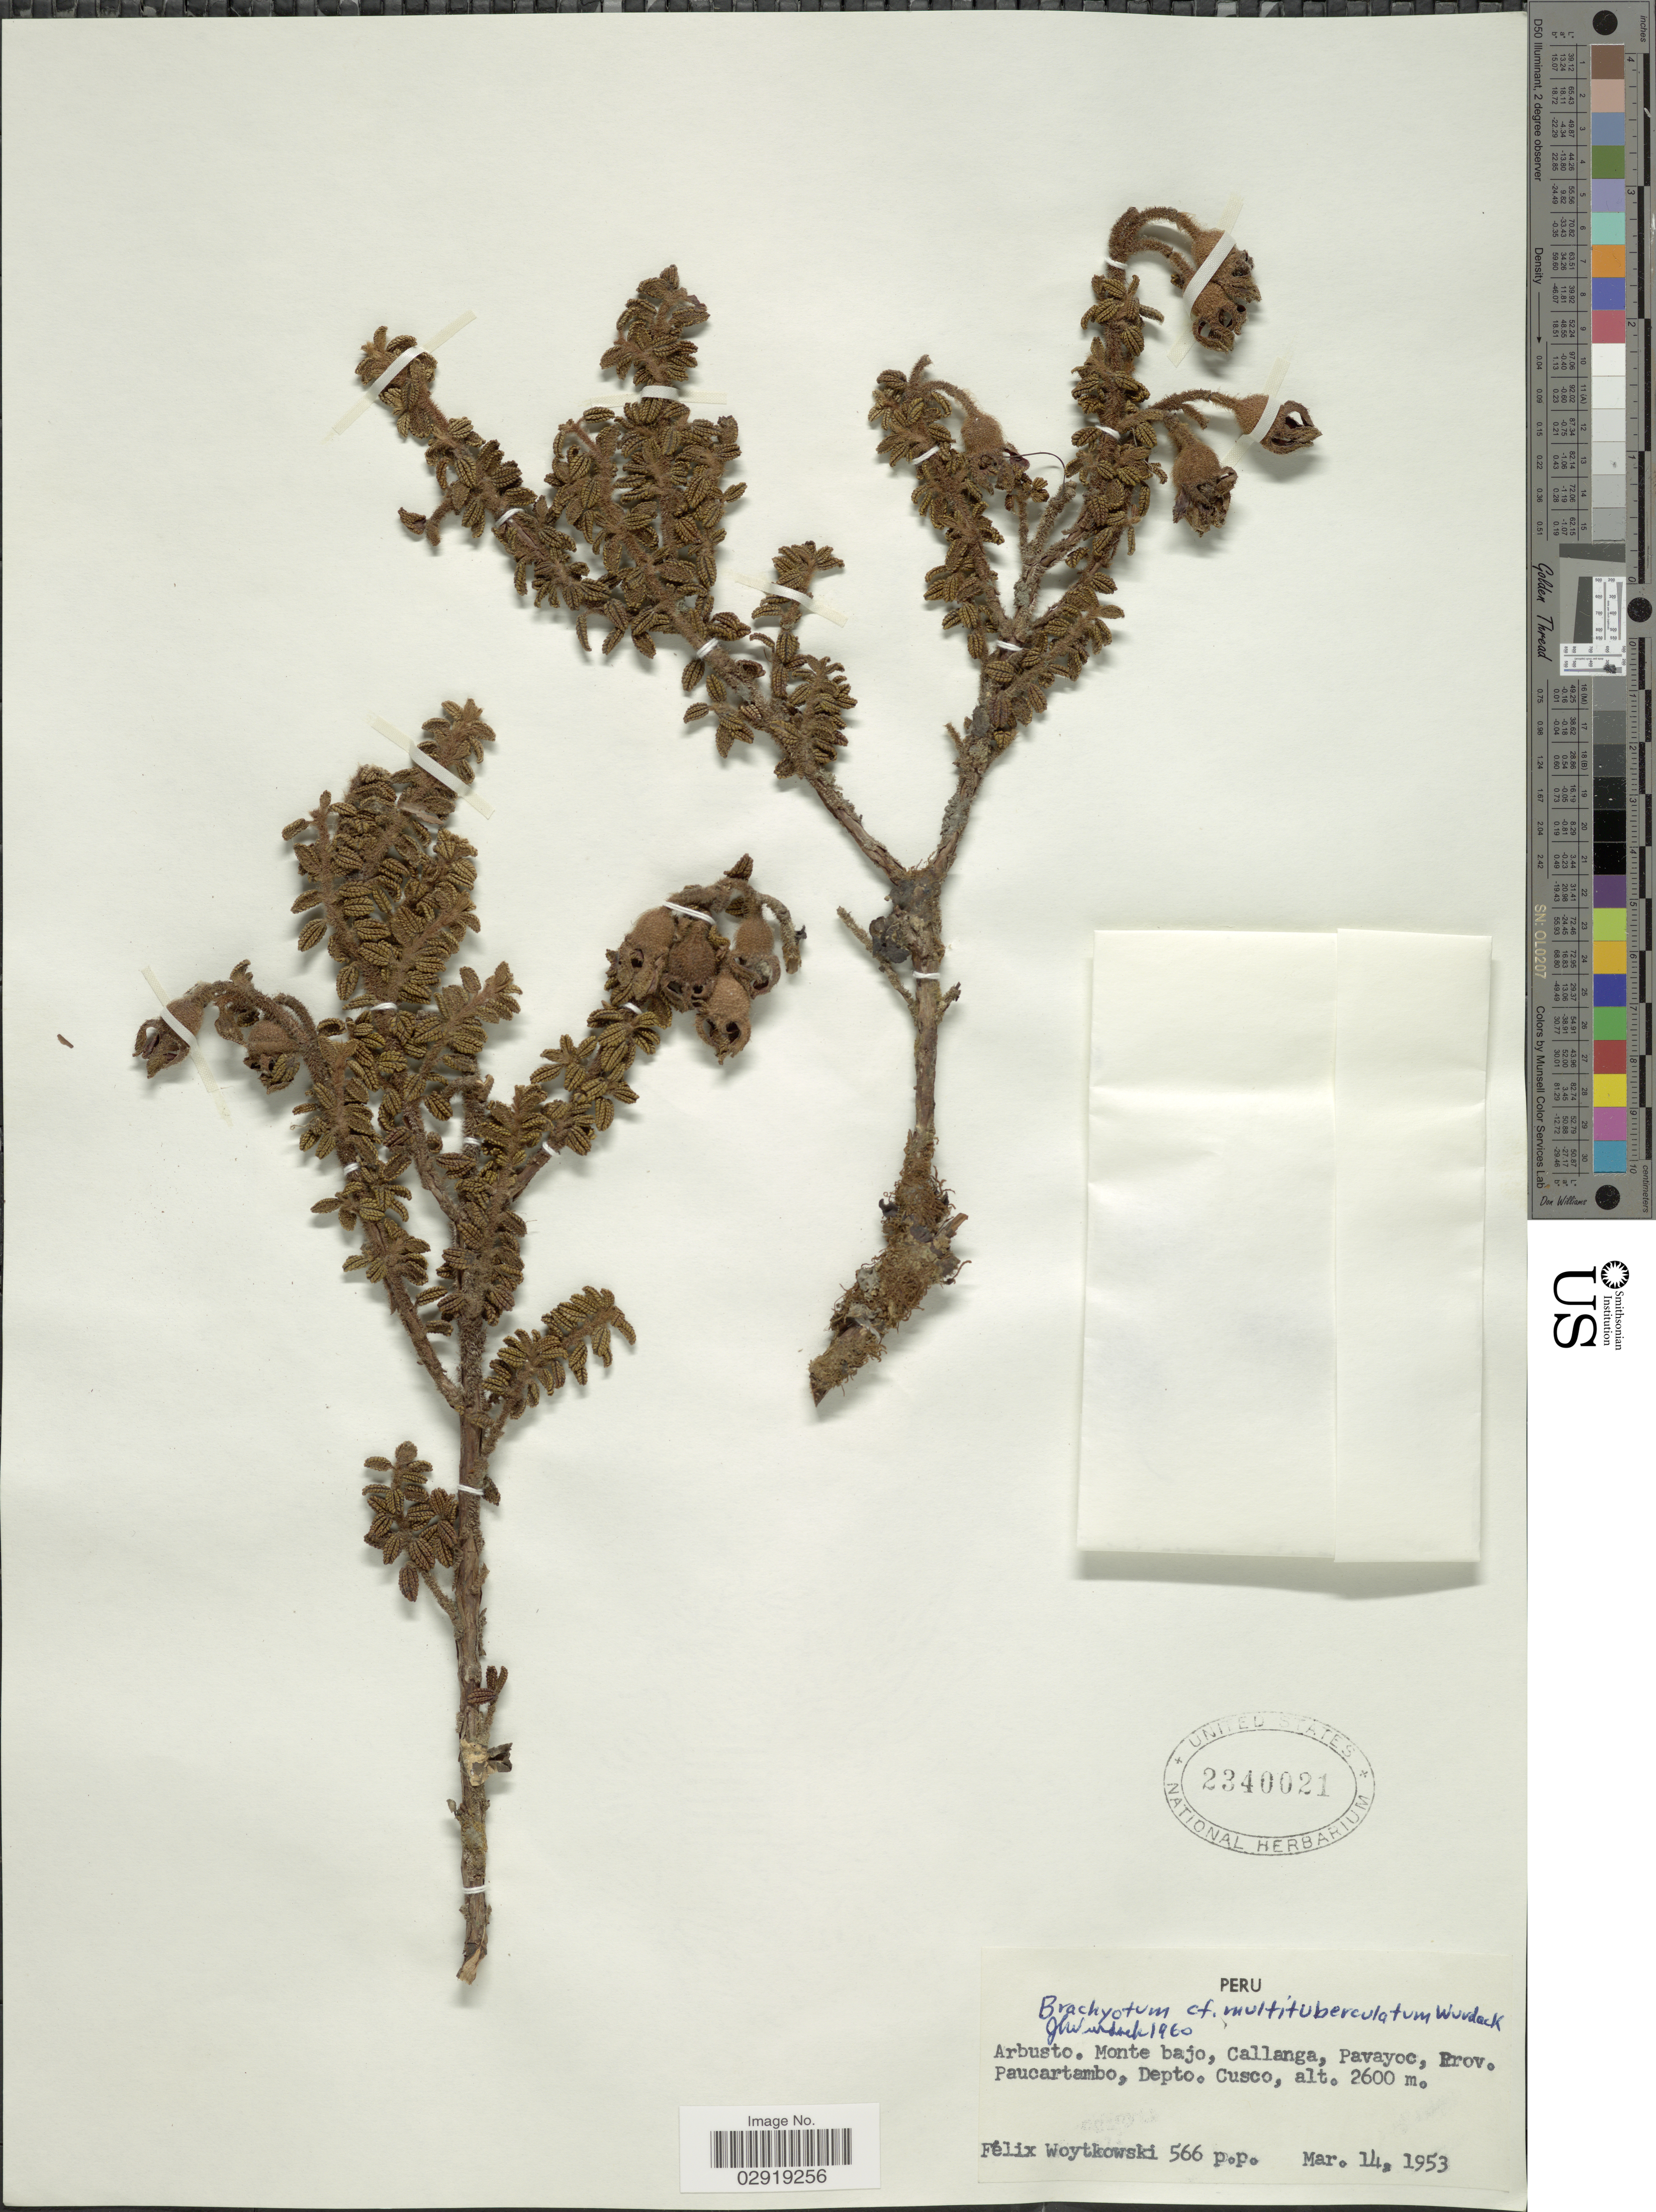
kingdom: Plantae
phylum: Tracheophyta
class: Magnoliopsida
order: Myrtales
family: Melastomataceae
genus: Brachyotum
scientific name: Brachyotum multituberculatum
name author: Wurdack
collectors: F. Woytkowski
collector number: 566pp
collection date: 1953-03-14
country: Peru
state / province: Cusco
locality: Monte bajo, Callanga, Pavayoc, Prov. Paucartambo, Dept. Cusco.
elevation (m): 2600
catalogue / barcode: US 2340021